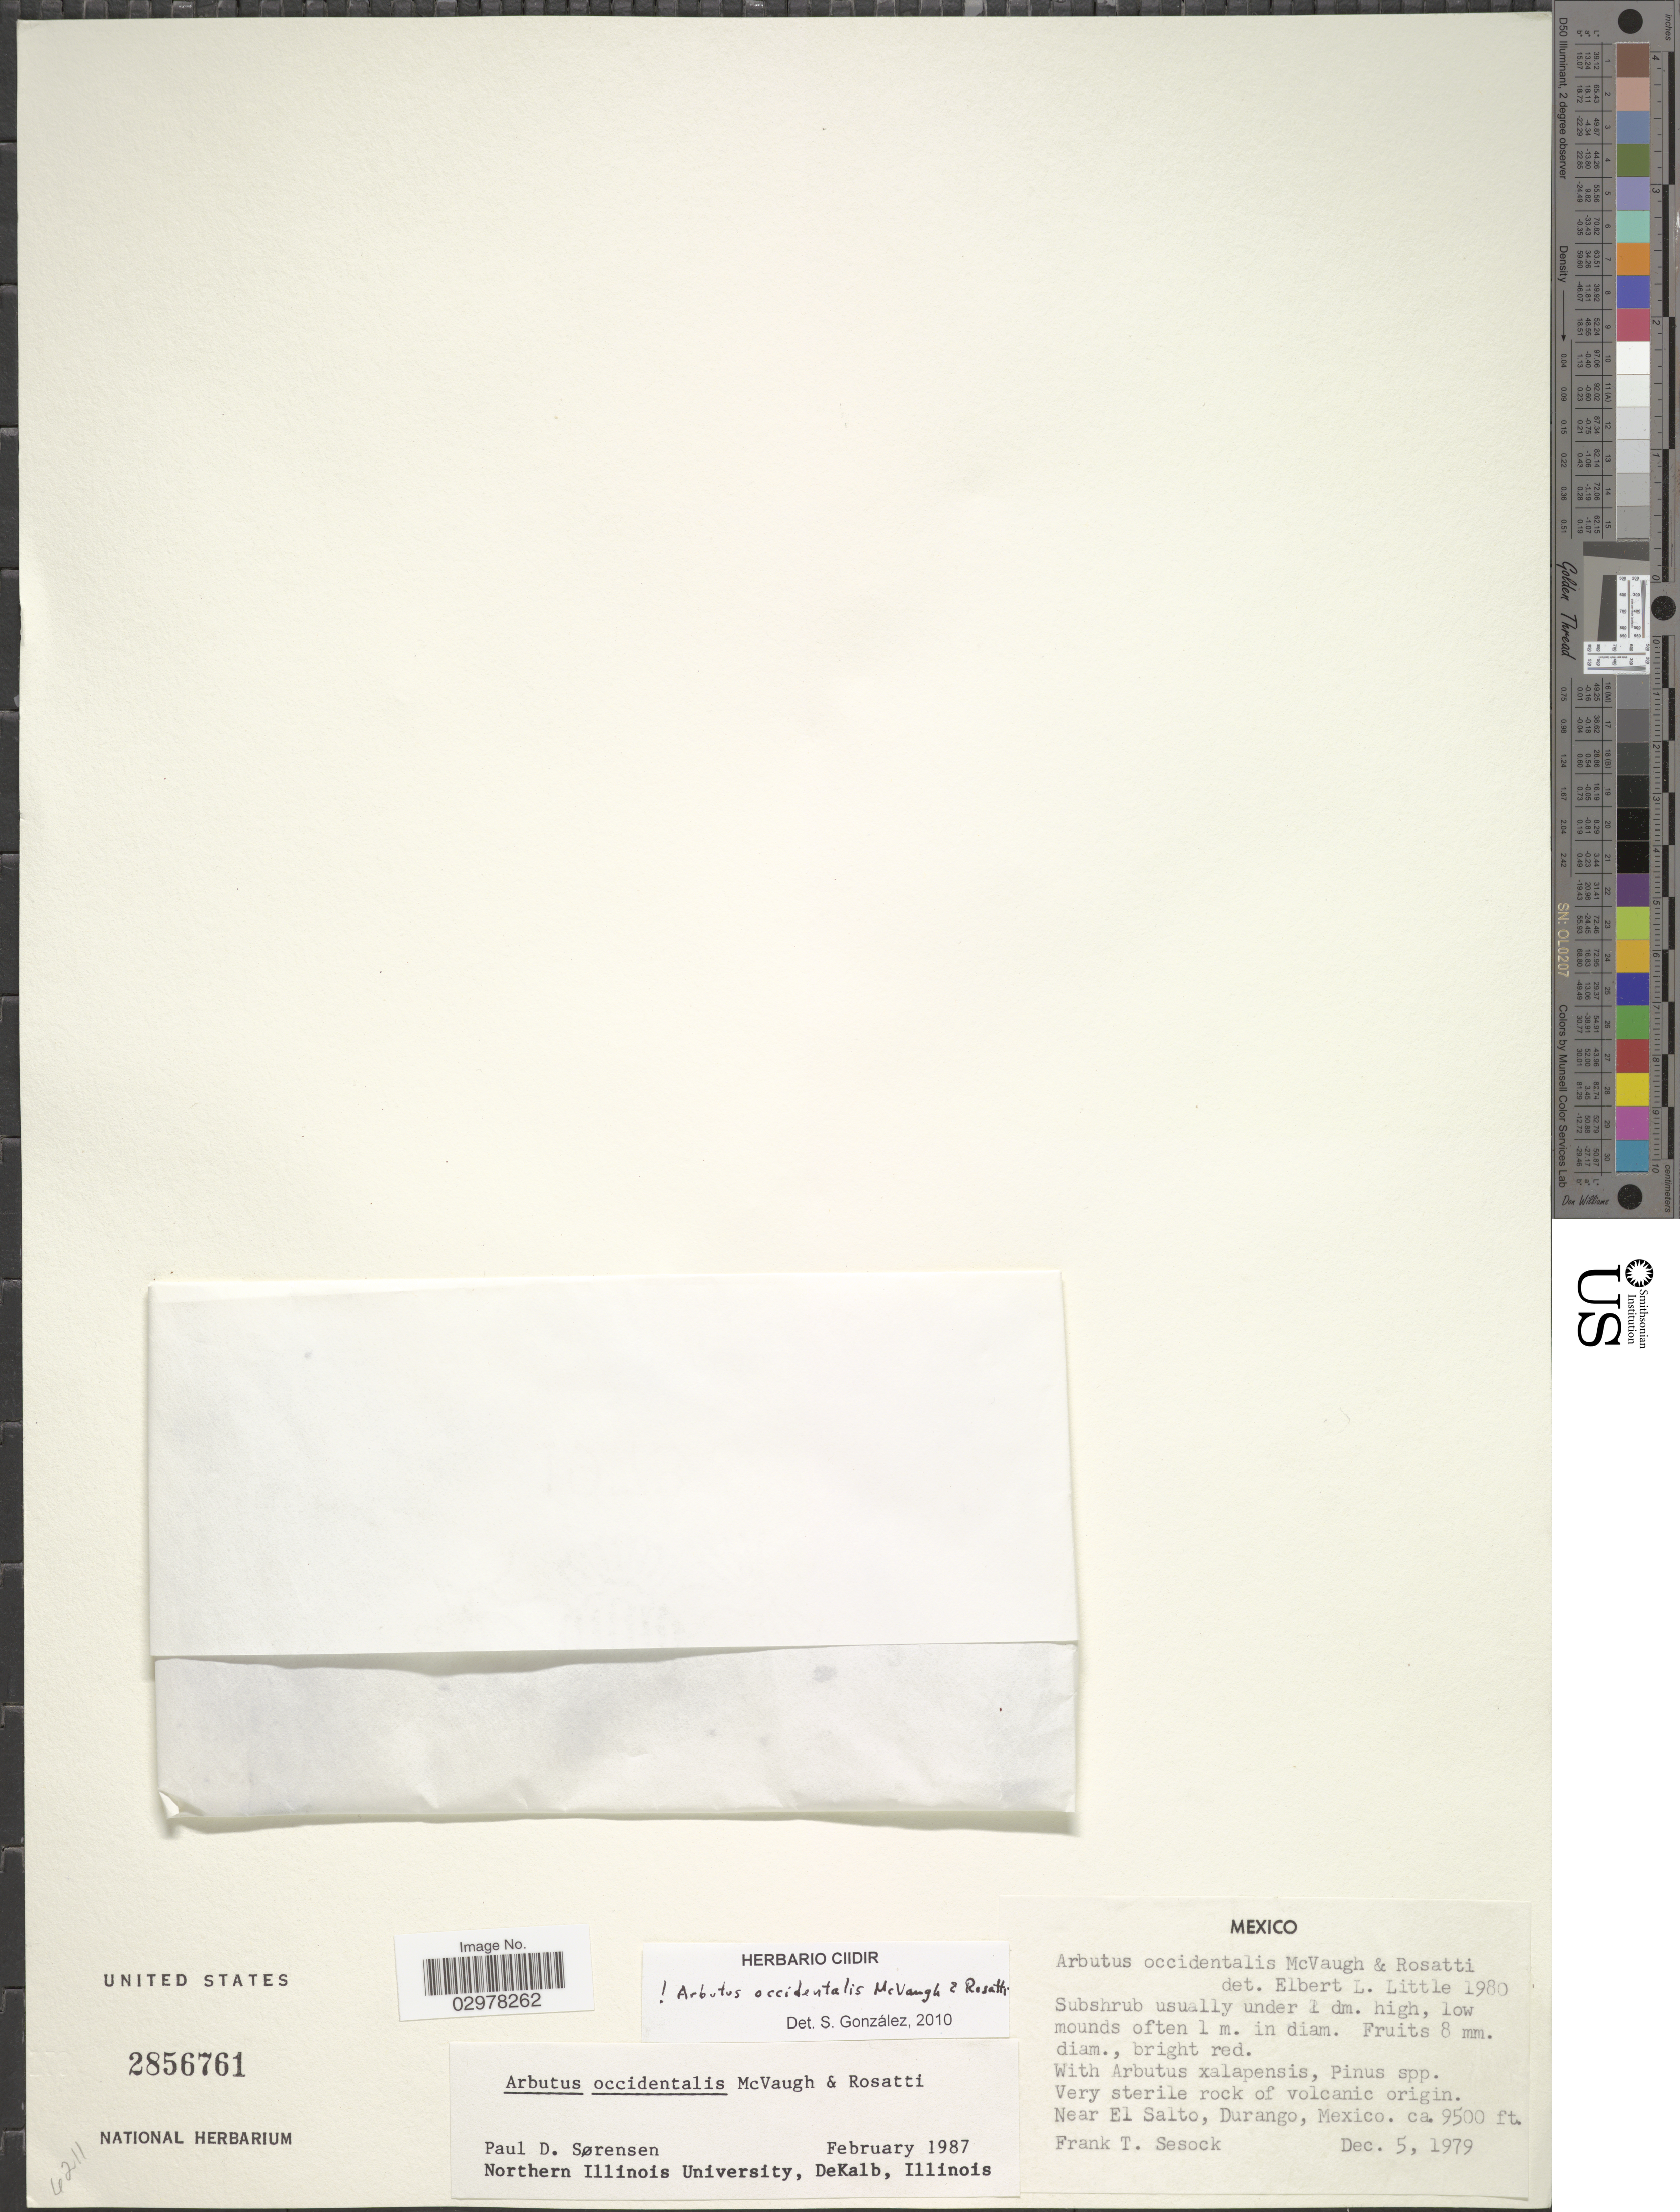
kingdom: Plantae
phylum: Tracheophyta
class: Magnoliopsida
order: Ericales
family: Ericaceae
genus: Arbutus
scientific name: Arbutus occidentalis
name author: McVaugh & Rosatti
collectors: F. Sesock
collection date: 1979-12-05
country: Mexico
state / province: Durango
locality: Near El Salto.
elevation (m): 2896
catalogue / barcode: US 2856761